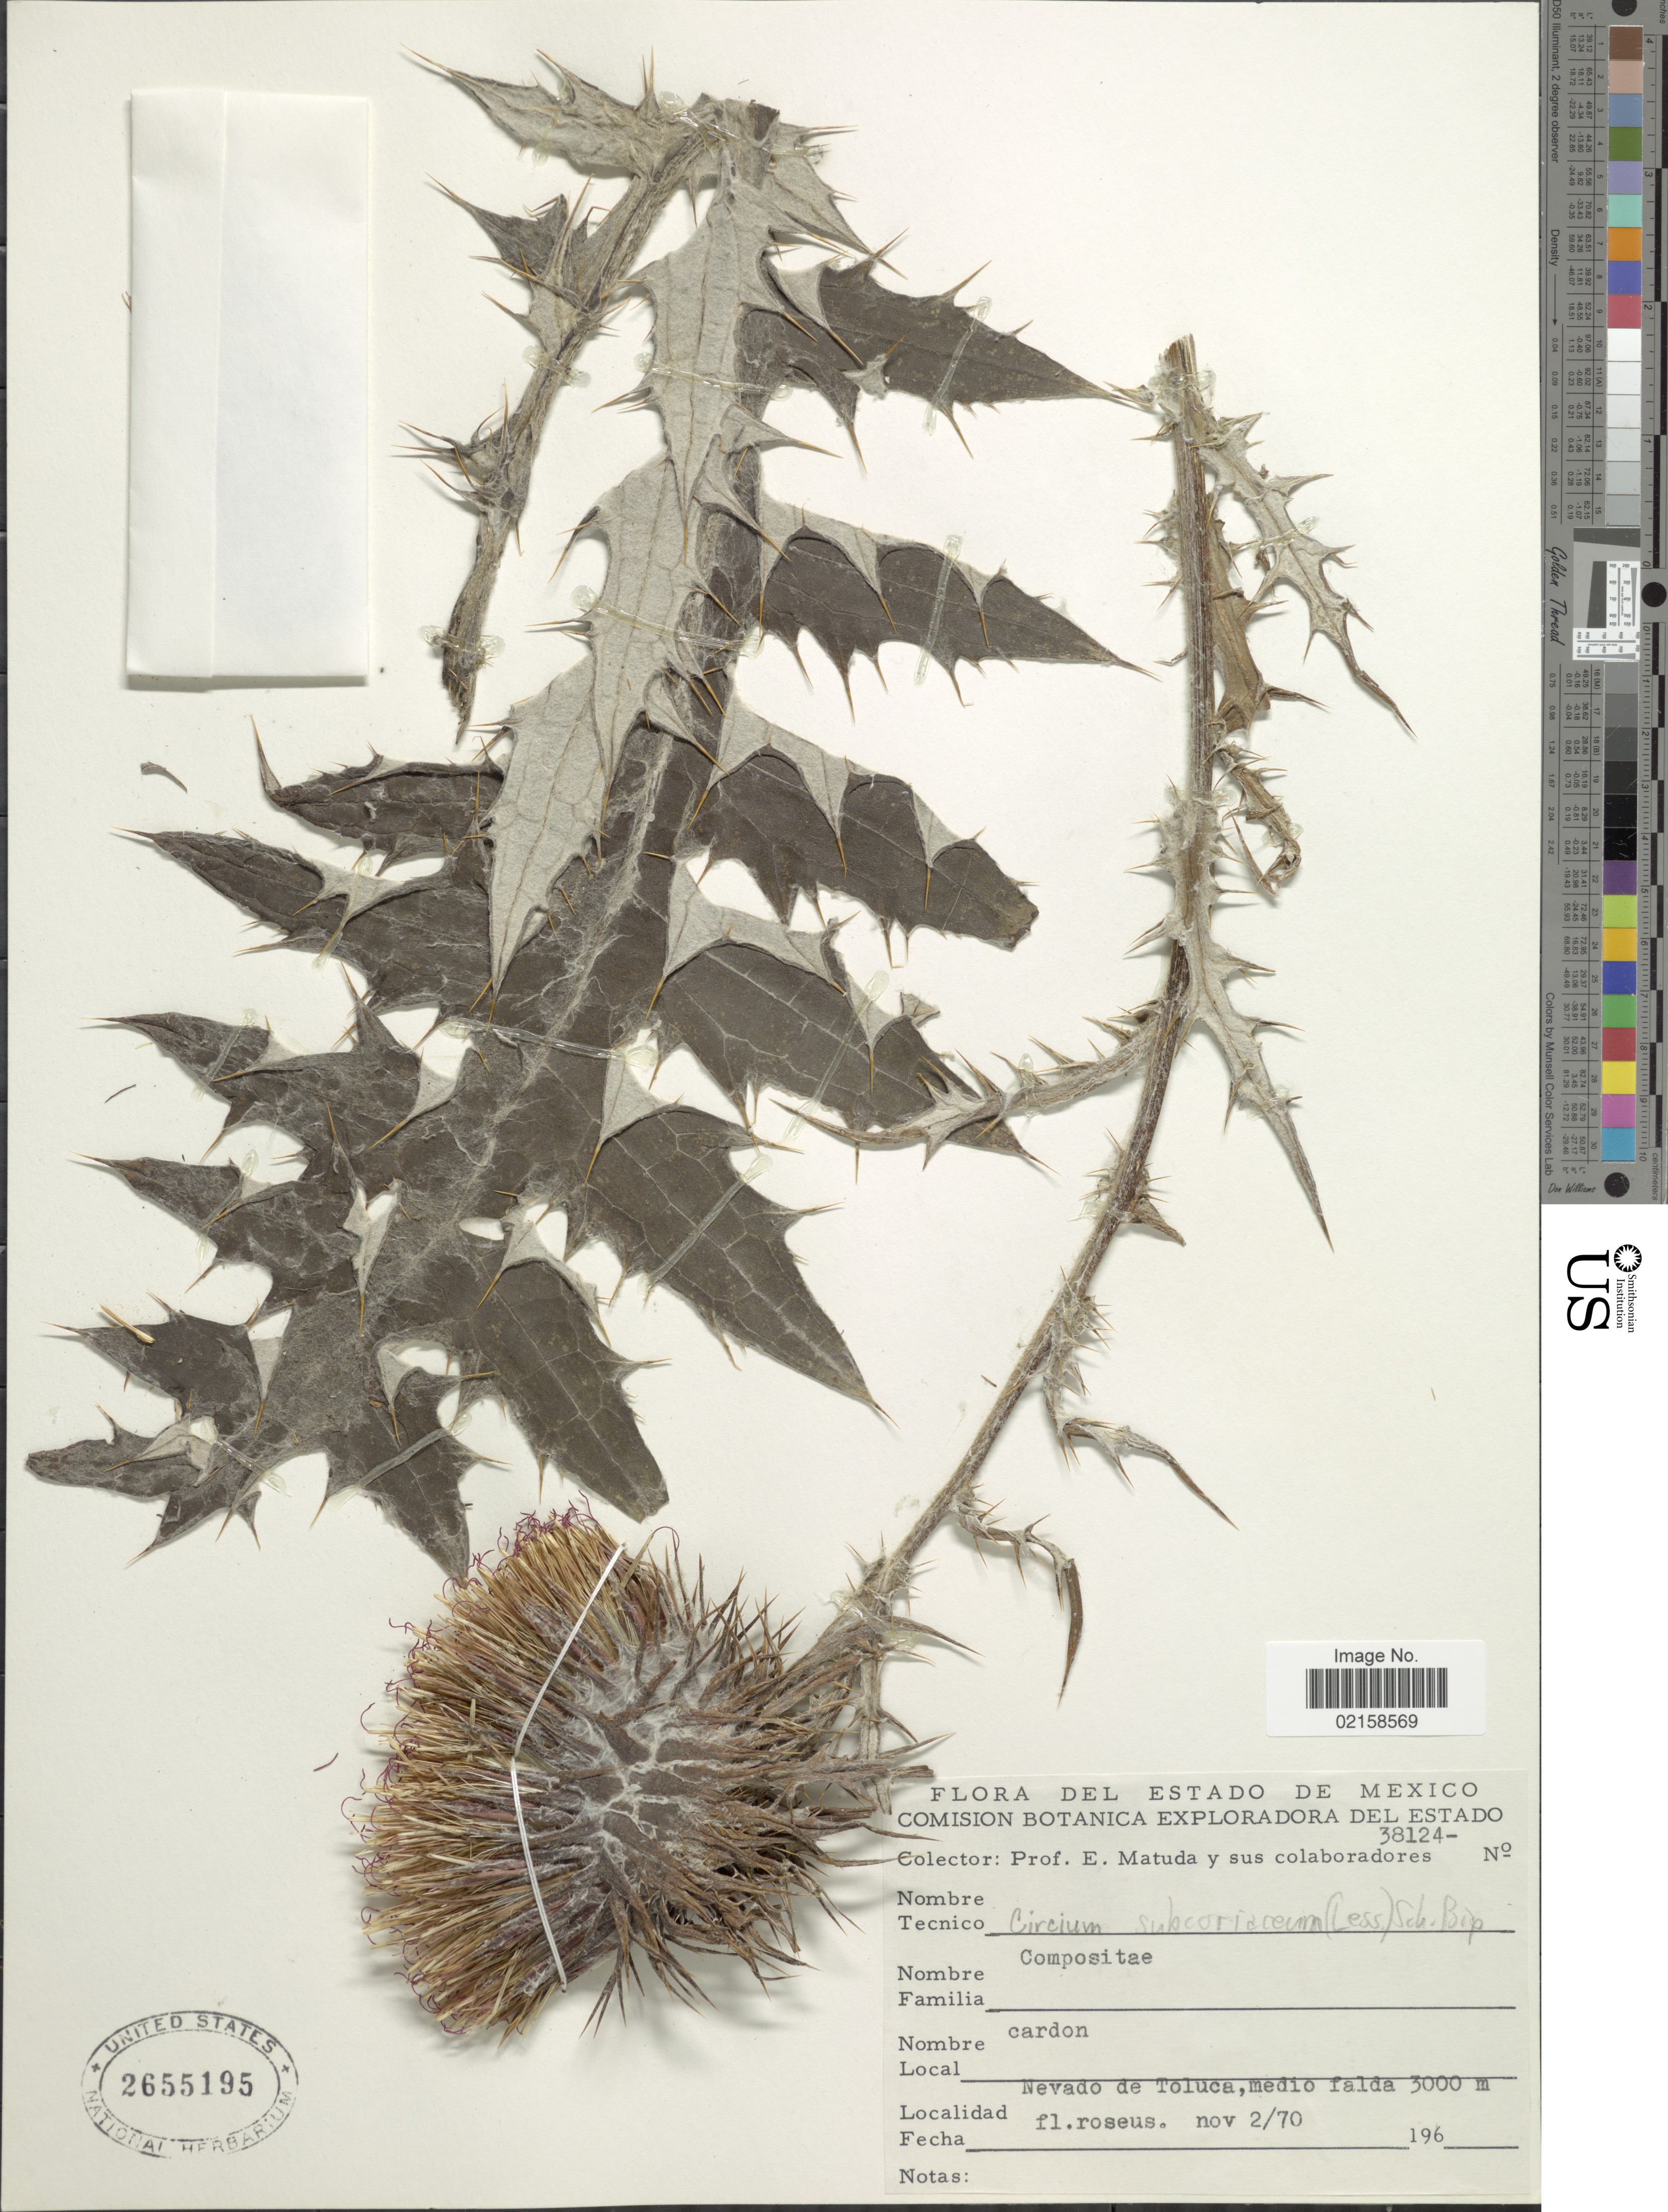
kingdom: Plantae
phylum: Tracheophyta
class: Magnoliopsida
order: Asterales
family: Asteraceae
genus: Cirsium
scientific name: Cirsium subcoriaceum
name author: (Less.) Sch. Bip.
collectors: E. Matuda & et al.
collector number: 38124-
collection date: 1970-11-02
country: Mexico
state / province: México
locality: Nevado de Toluca, medio falda.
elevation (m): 3000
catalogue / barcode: US 2655195